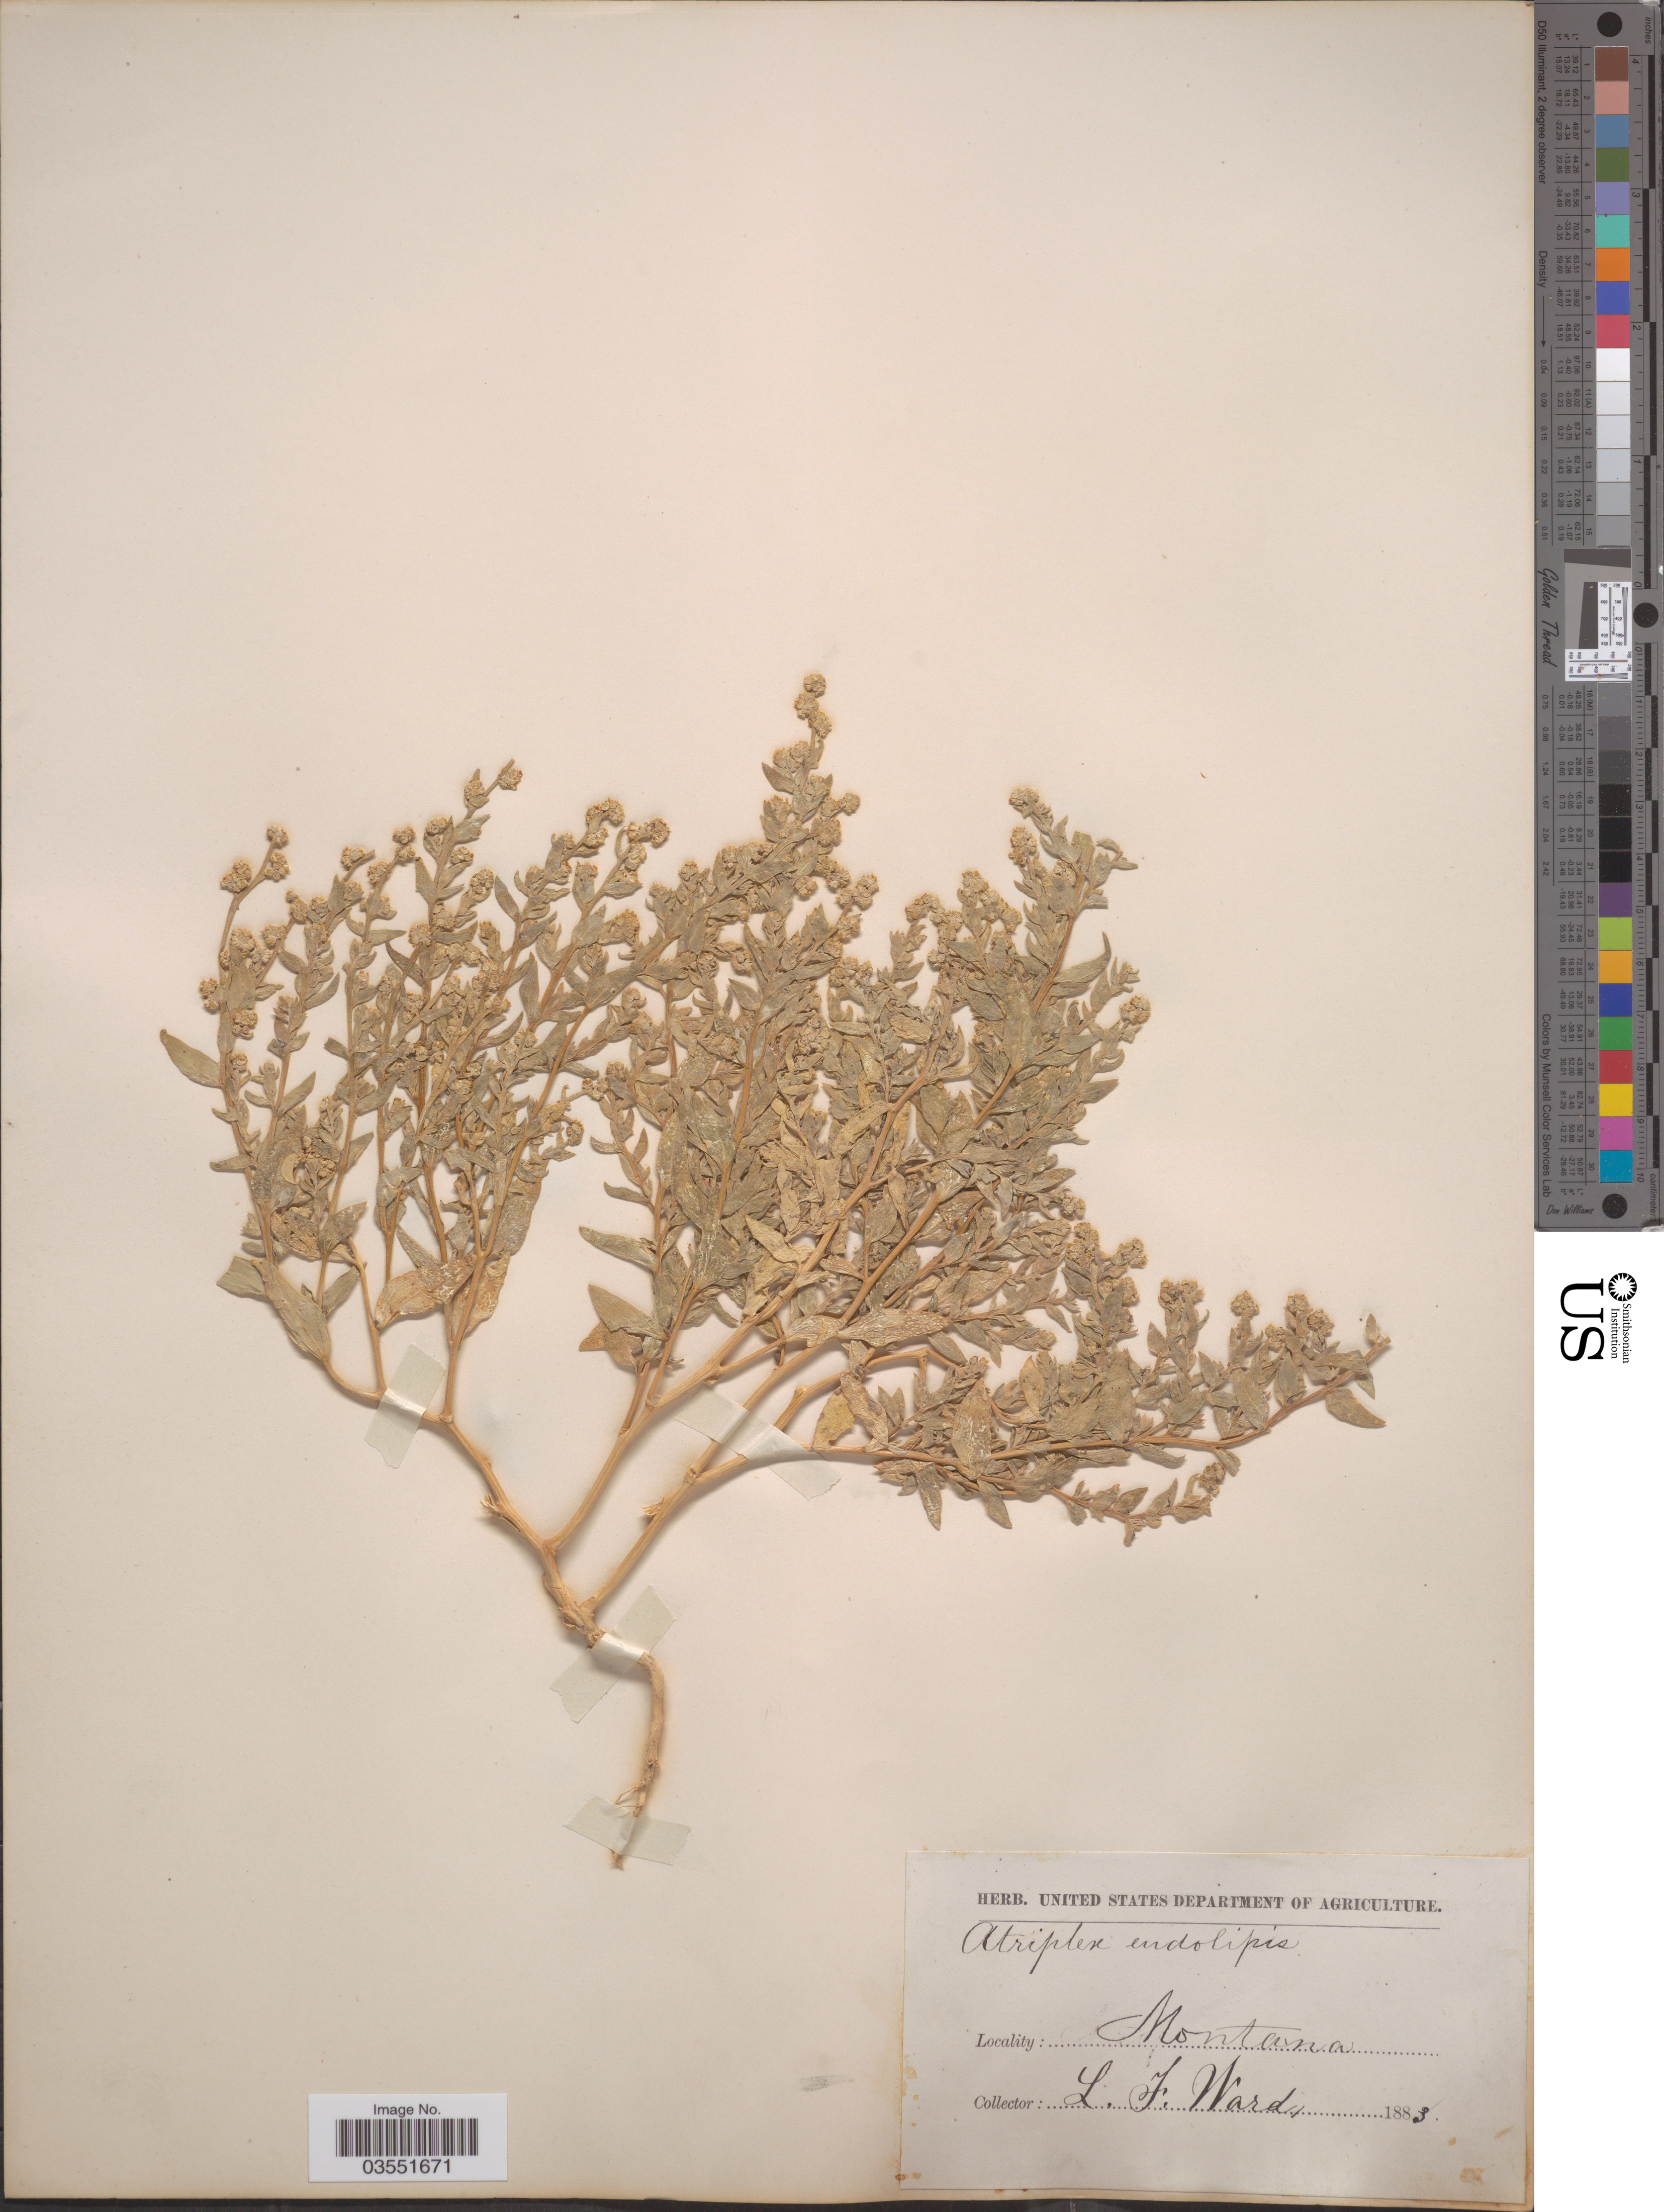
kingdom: Plantae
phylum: Tracheophyta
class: Magnoliopsida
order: Caryophyllales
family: Amaranthaceae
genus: Stutzia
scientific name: Stutzia dioica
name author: (Nutt.) E.H. Zacharias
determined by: Strong, Mark T., (BOT), Smithsonian Institution - National Museum of Natural History (UNITED STATES)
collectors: L. Ward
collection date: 1883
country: United States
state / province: Montana